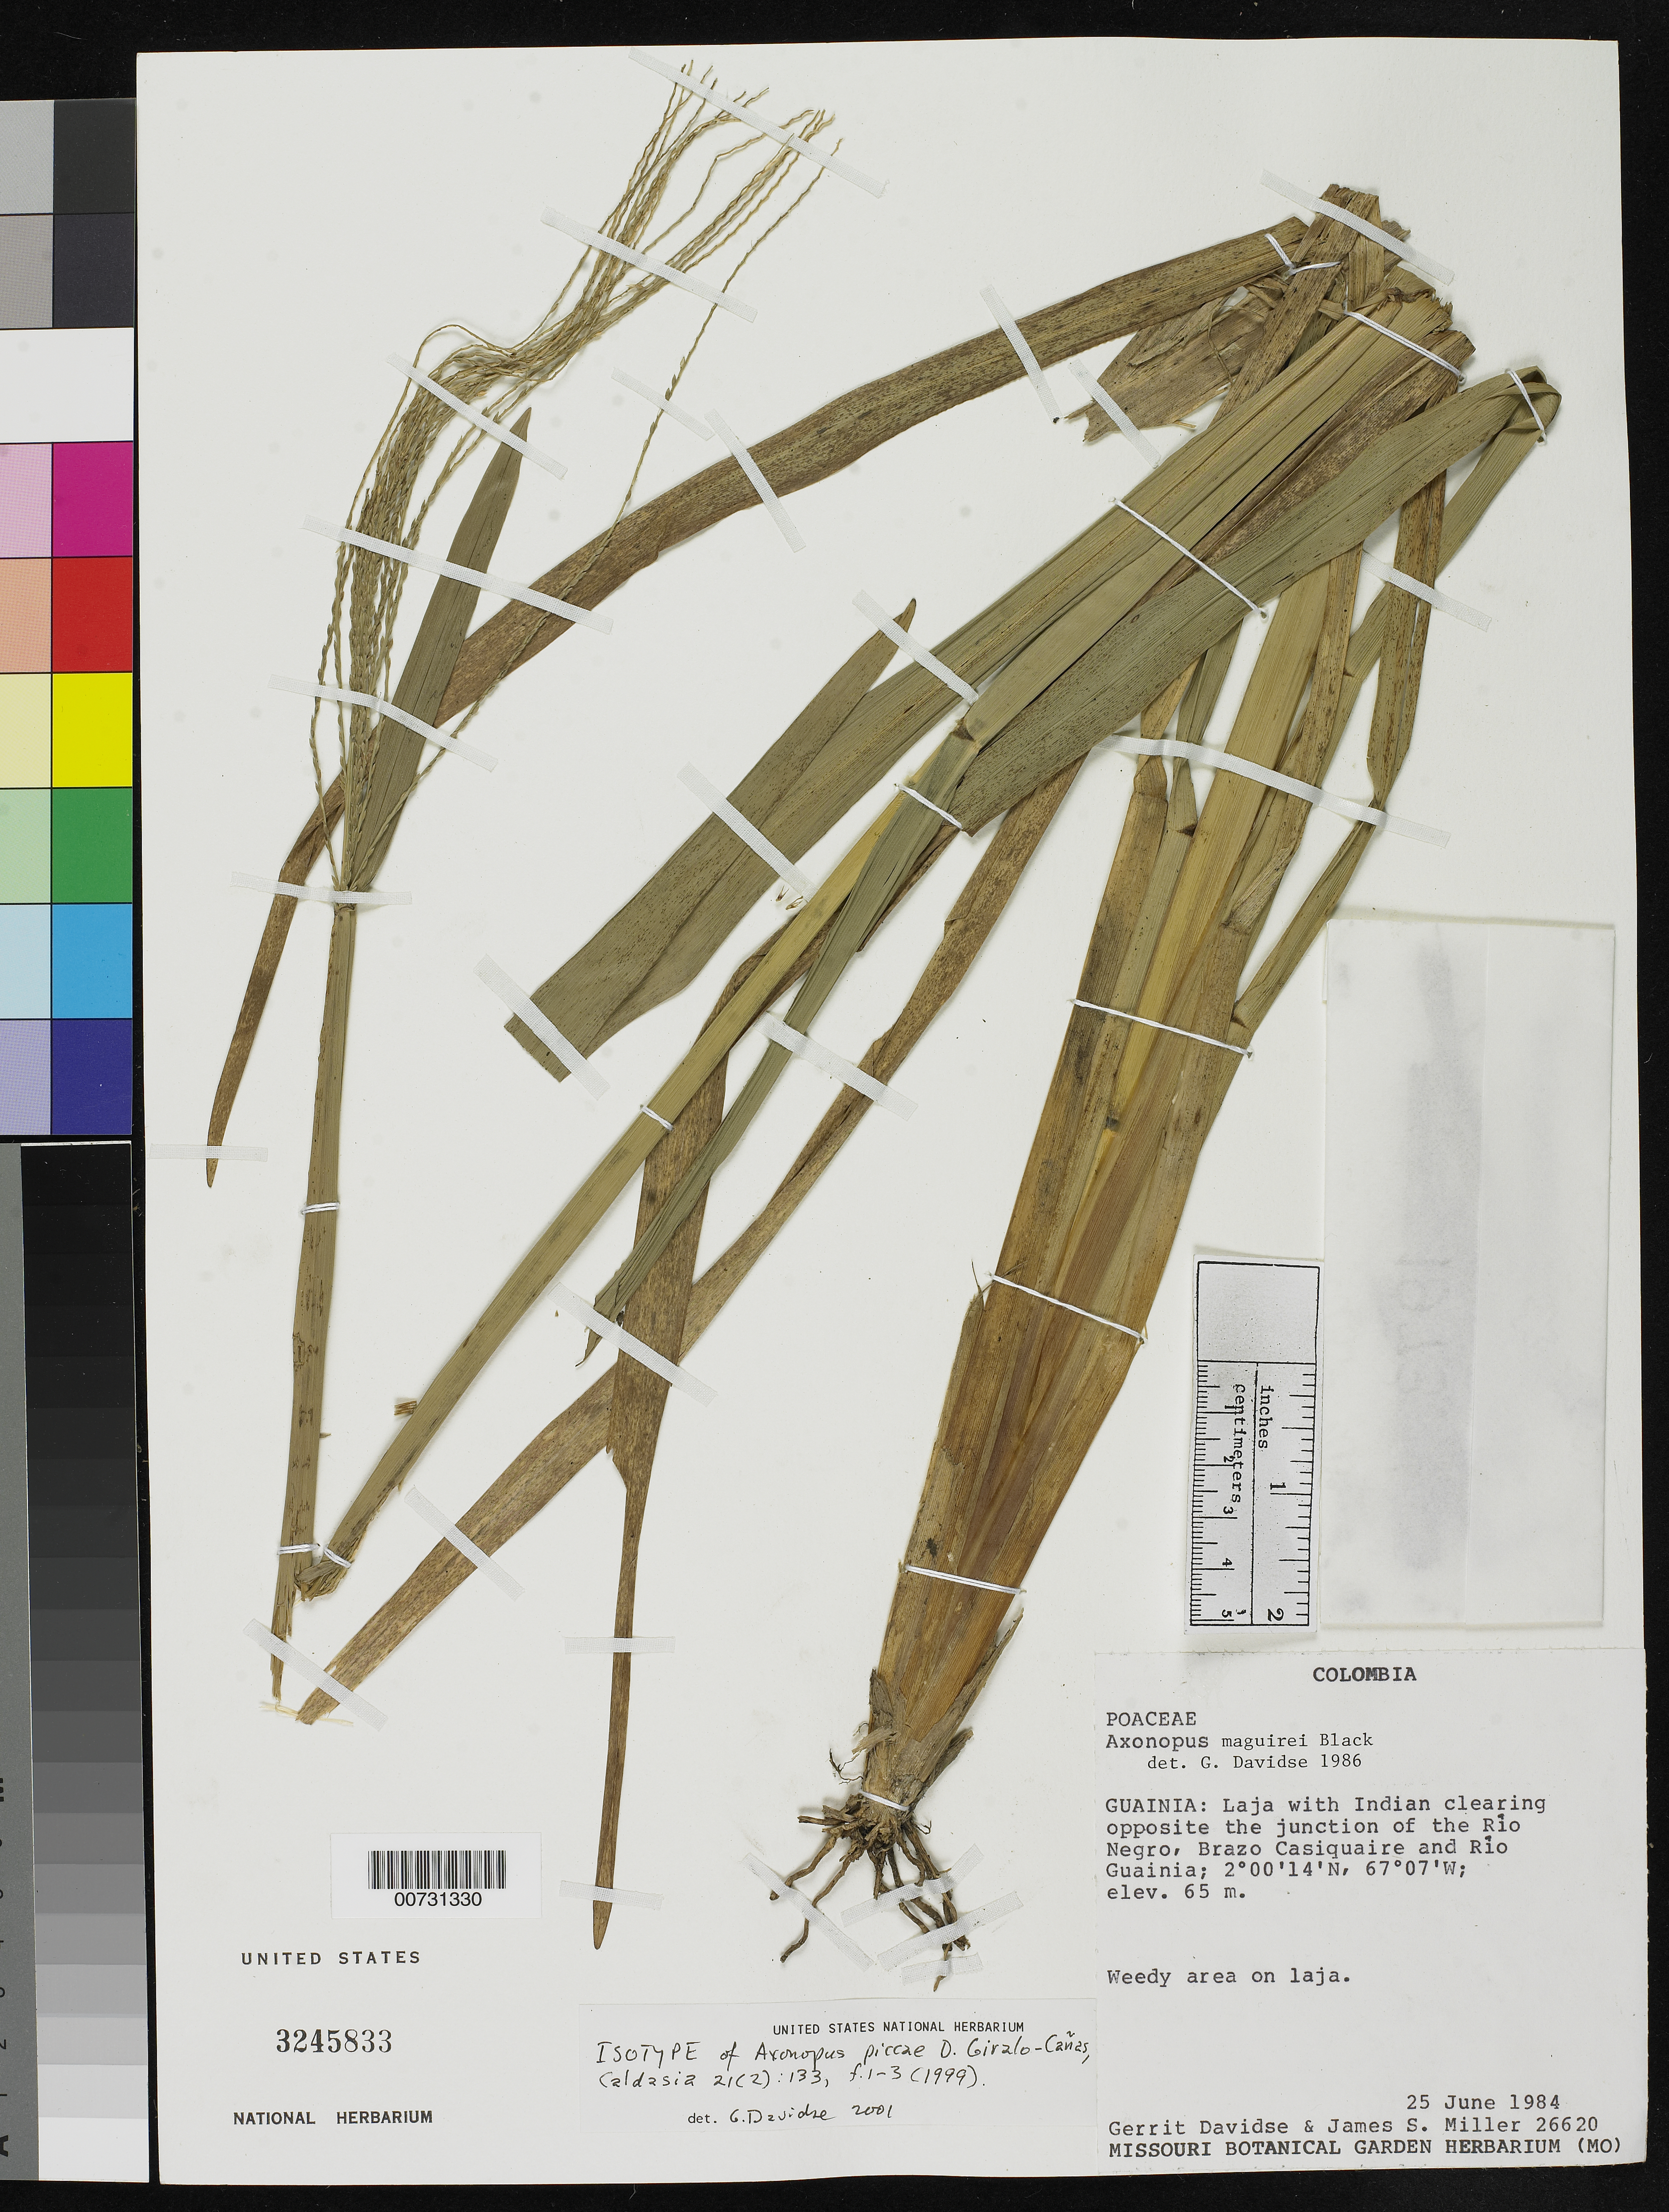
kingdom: Plantae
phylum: Tracheophyta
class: Liliopsida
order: Poales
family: Poaceae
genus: Axonopus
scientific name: Axonopus piccae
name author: Gir.-Cañas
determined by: Davidse, Gerrit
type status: Isotype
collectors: G. Davidse & J. S. Miller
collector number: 26620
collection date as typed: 25 Jun 1984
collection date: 1984-06-25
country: Colombia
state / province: Guainía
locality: Laja with Indian clearing opposite the junction of the Río Negro, Brazo Casiquaire and Río Guainia.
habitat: Weedy area on laja.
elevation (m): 65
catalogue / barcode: US 3245833